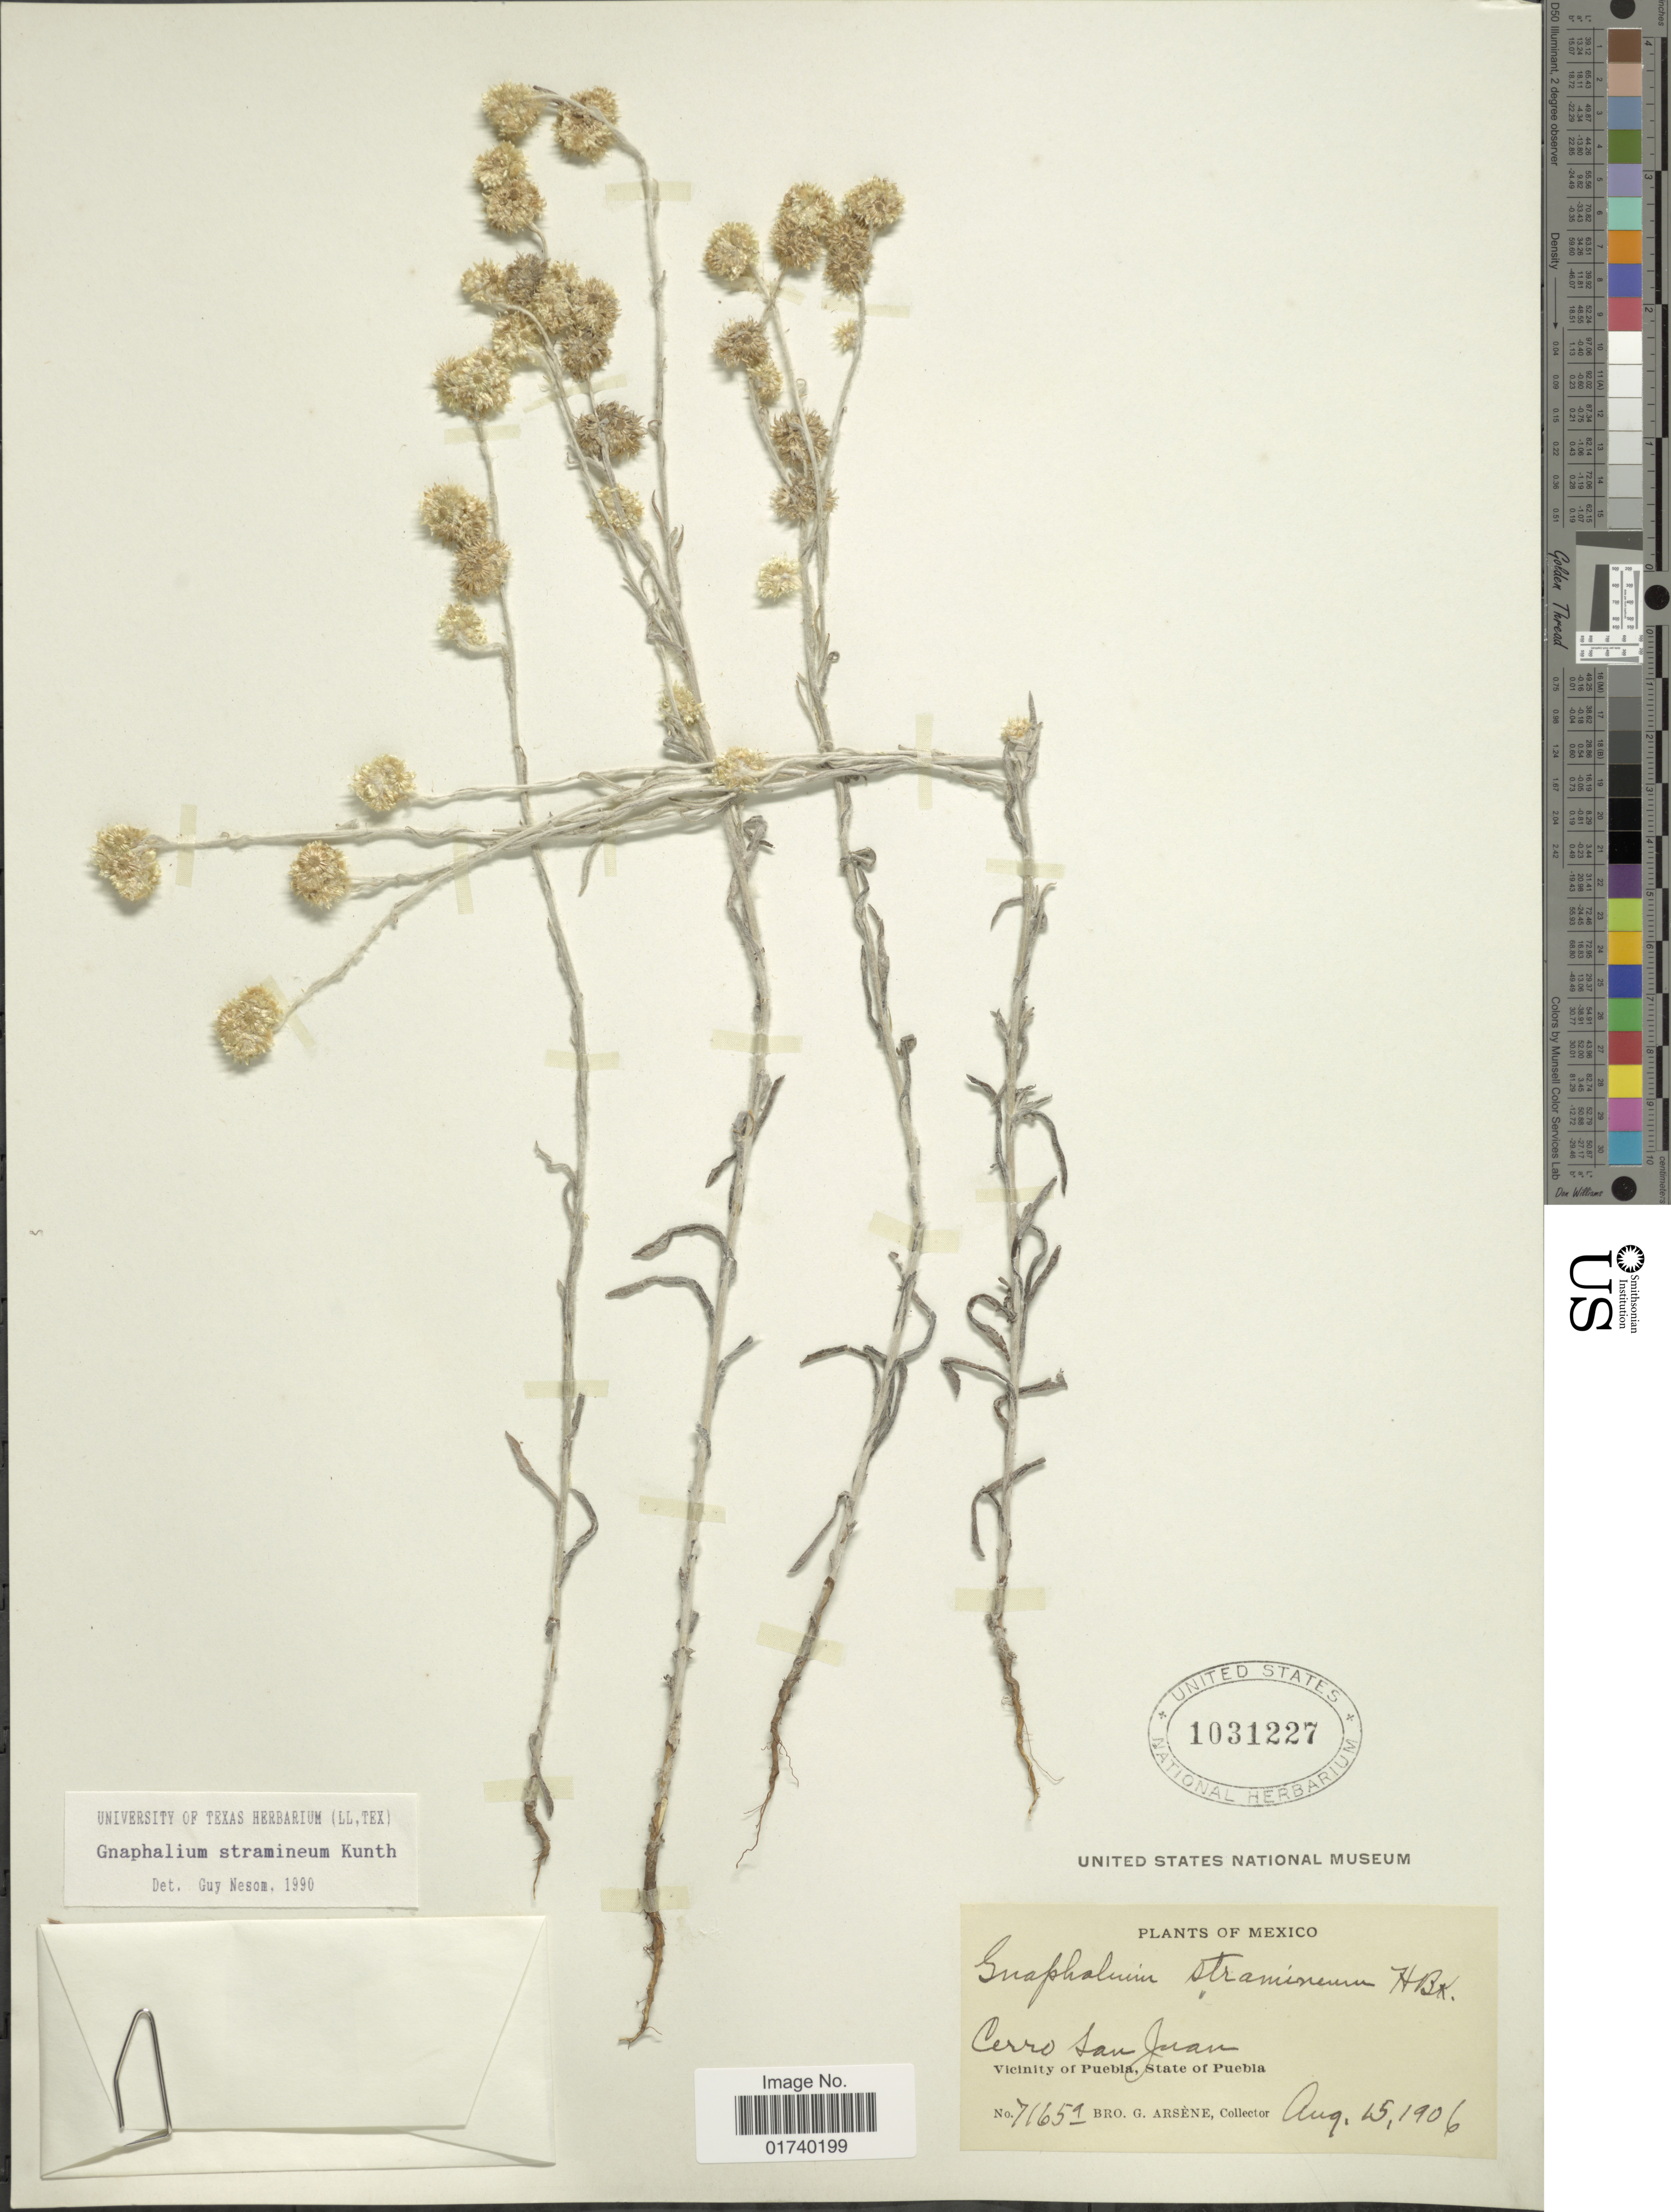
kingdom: Plantae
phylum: Tracheophyta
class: Magnoliopsida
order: Asterales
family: Asteraceae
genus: Pseudognaphalium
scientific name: Pseudognaphalium stramineum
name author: (Kunth) Anderb.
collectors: Bro. G. Arsène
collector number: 7165 A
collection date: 1906-08-15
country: Mexico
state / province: Puebla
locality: Cerro San Juan, vicinity of Puebla, State of Puebla.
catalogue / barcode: US 1031227